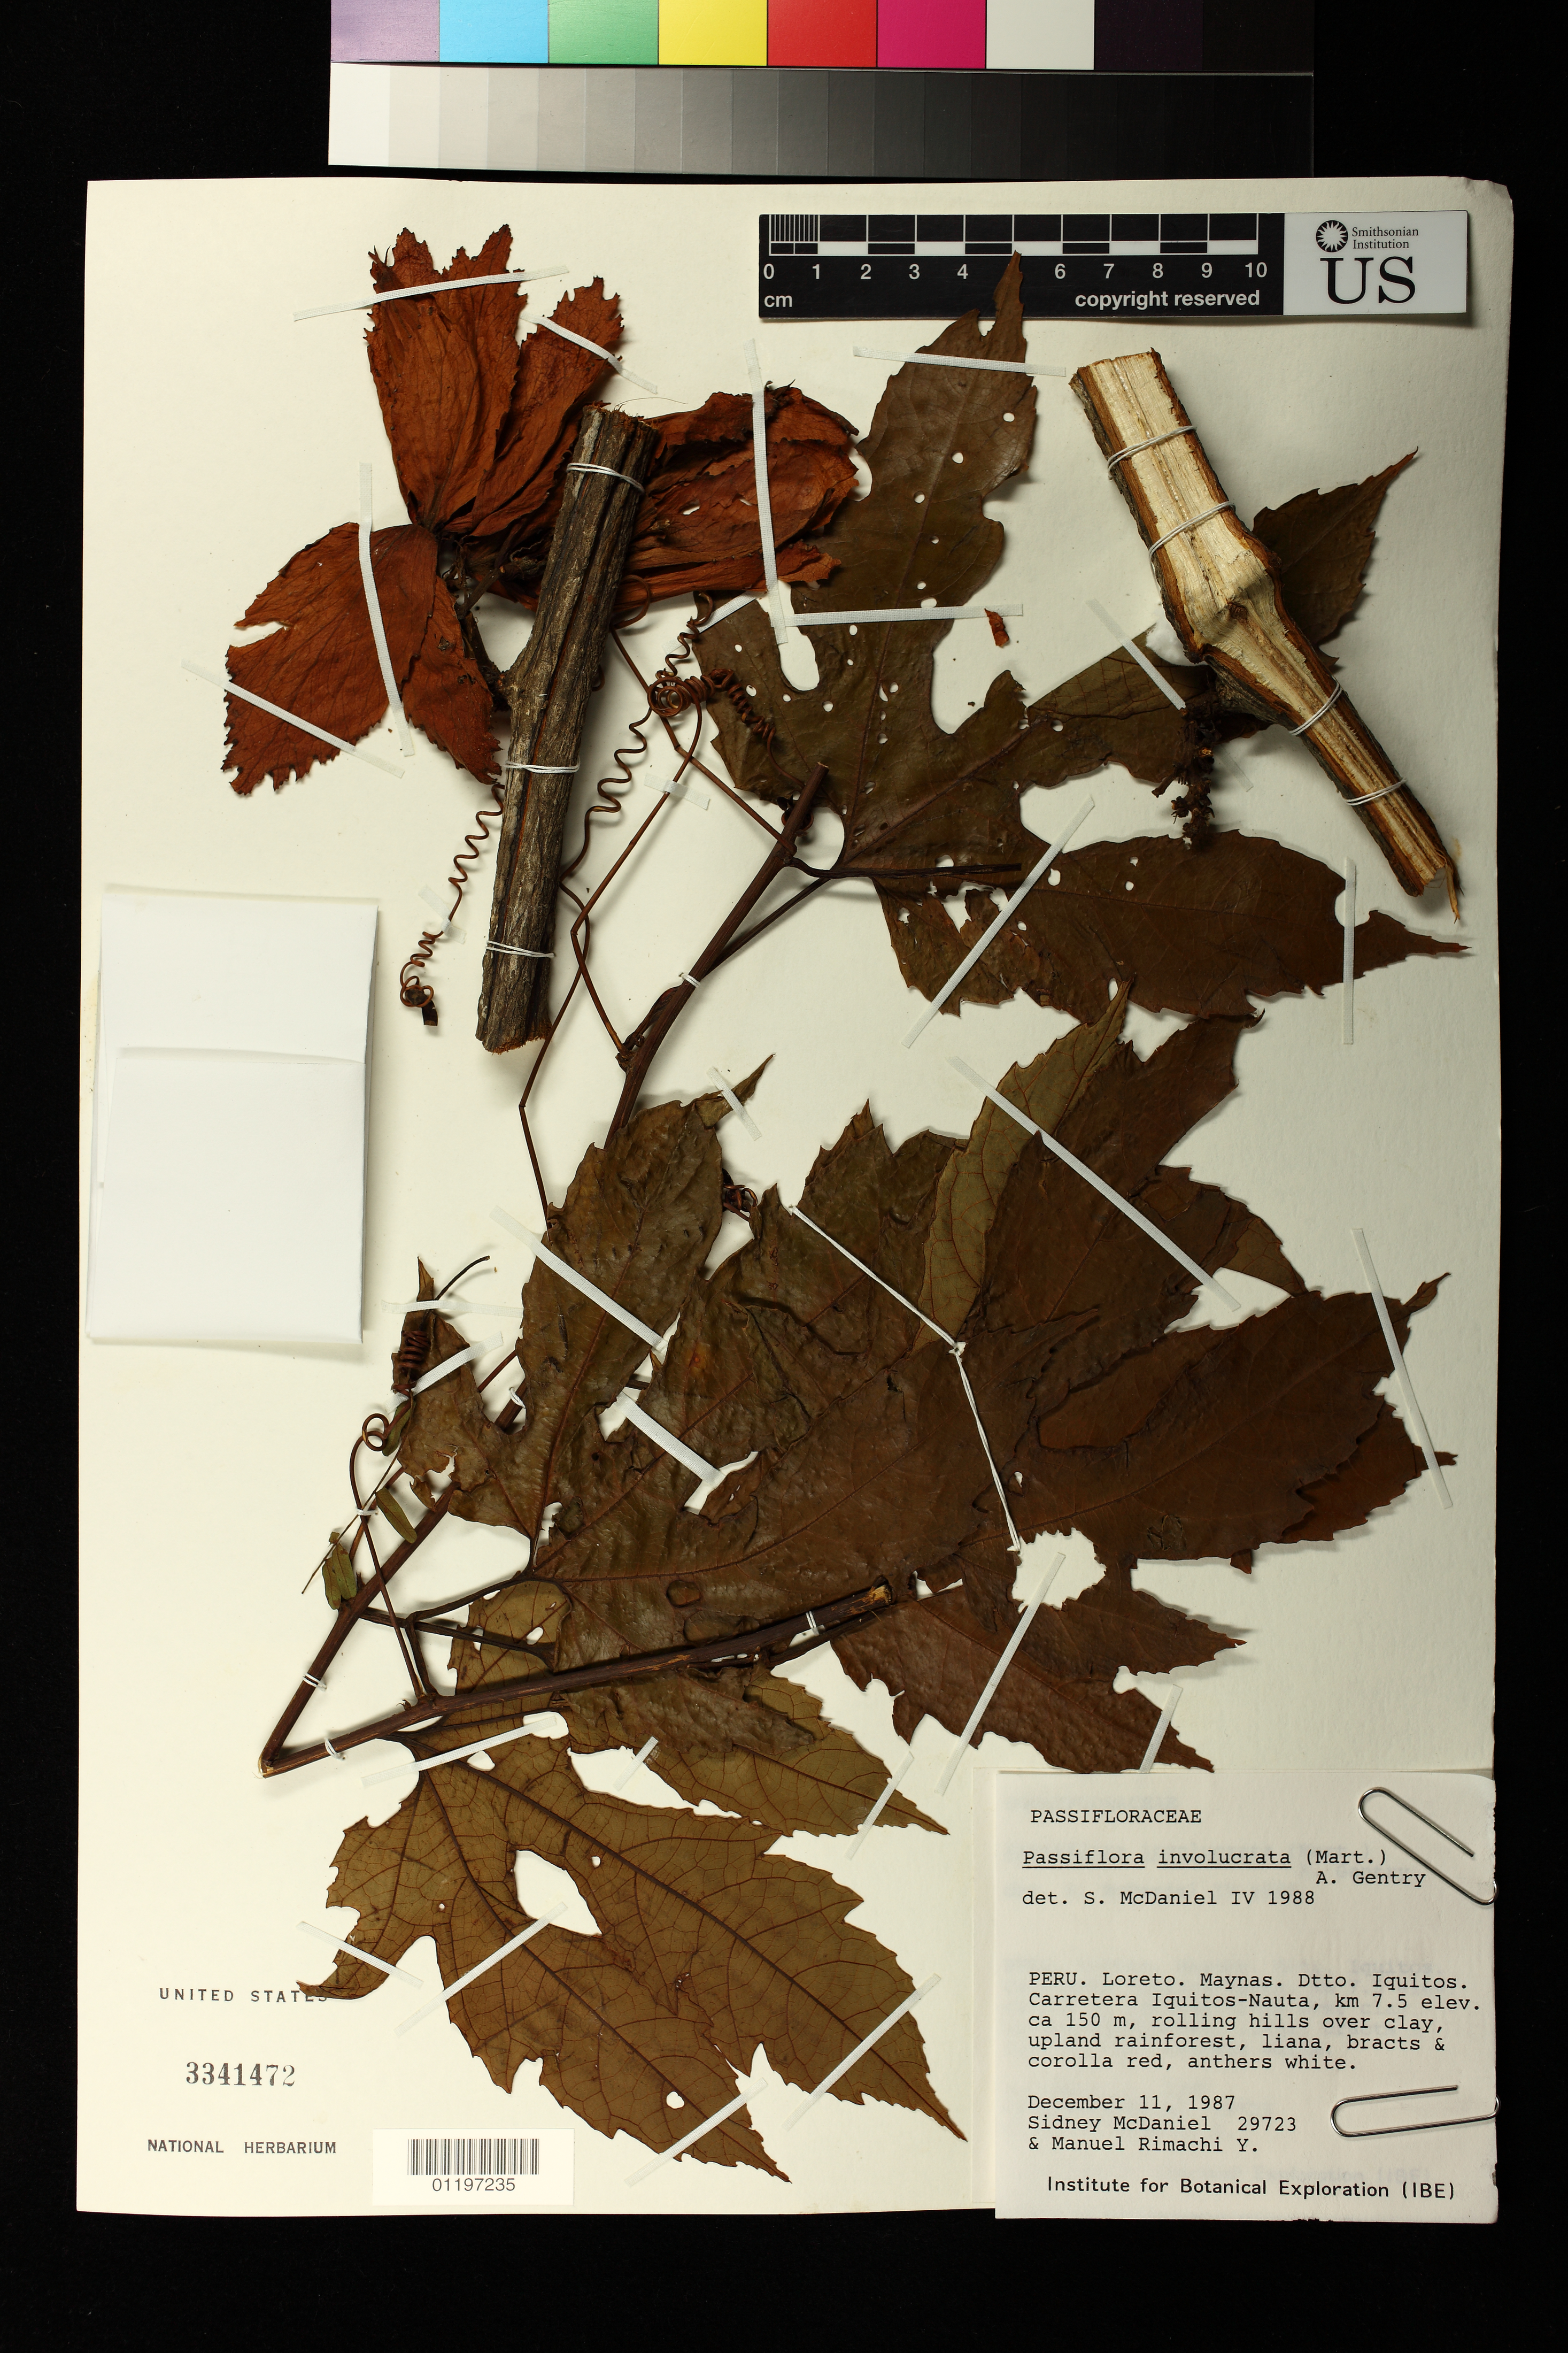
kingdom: Plantae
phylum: Tracheophyta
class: Magnoliopsida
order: Malpighiales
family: Passifloraceae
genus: Passiflora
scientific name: Passiflora involucellata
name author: Harms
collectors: S. T. McDaniel & M. Rimachi Y.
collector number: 29723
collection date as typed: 12 Nov 1987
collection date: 1987-11-12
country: Peru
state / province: Loreto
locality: Maynas. Dtto. Iquitos. Carretera Iquitos-Nauta, km 7.5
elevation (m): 150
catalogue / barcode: US 3341472